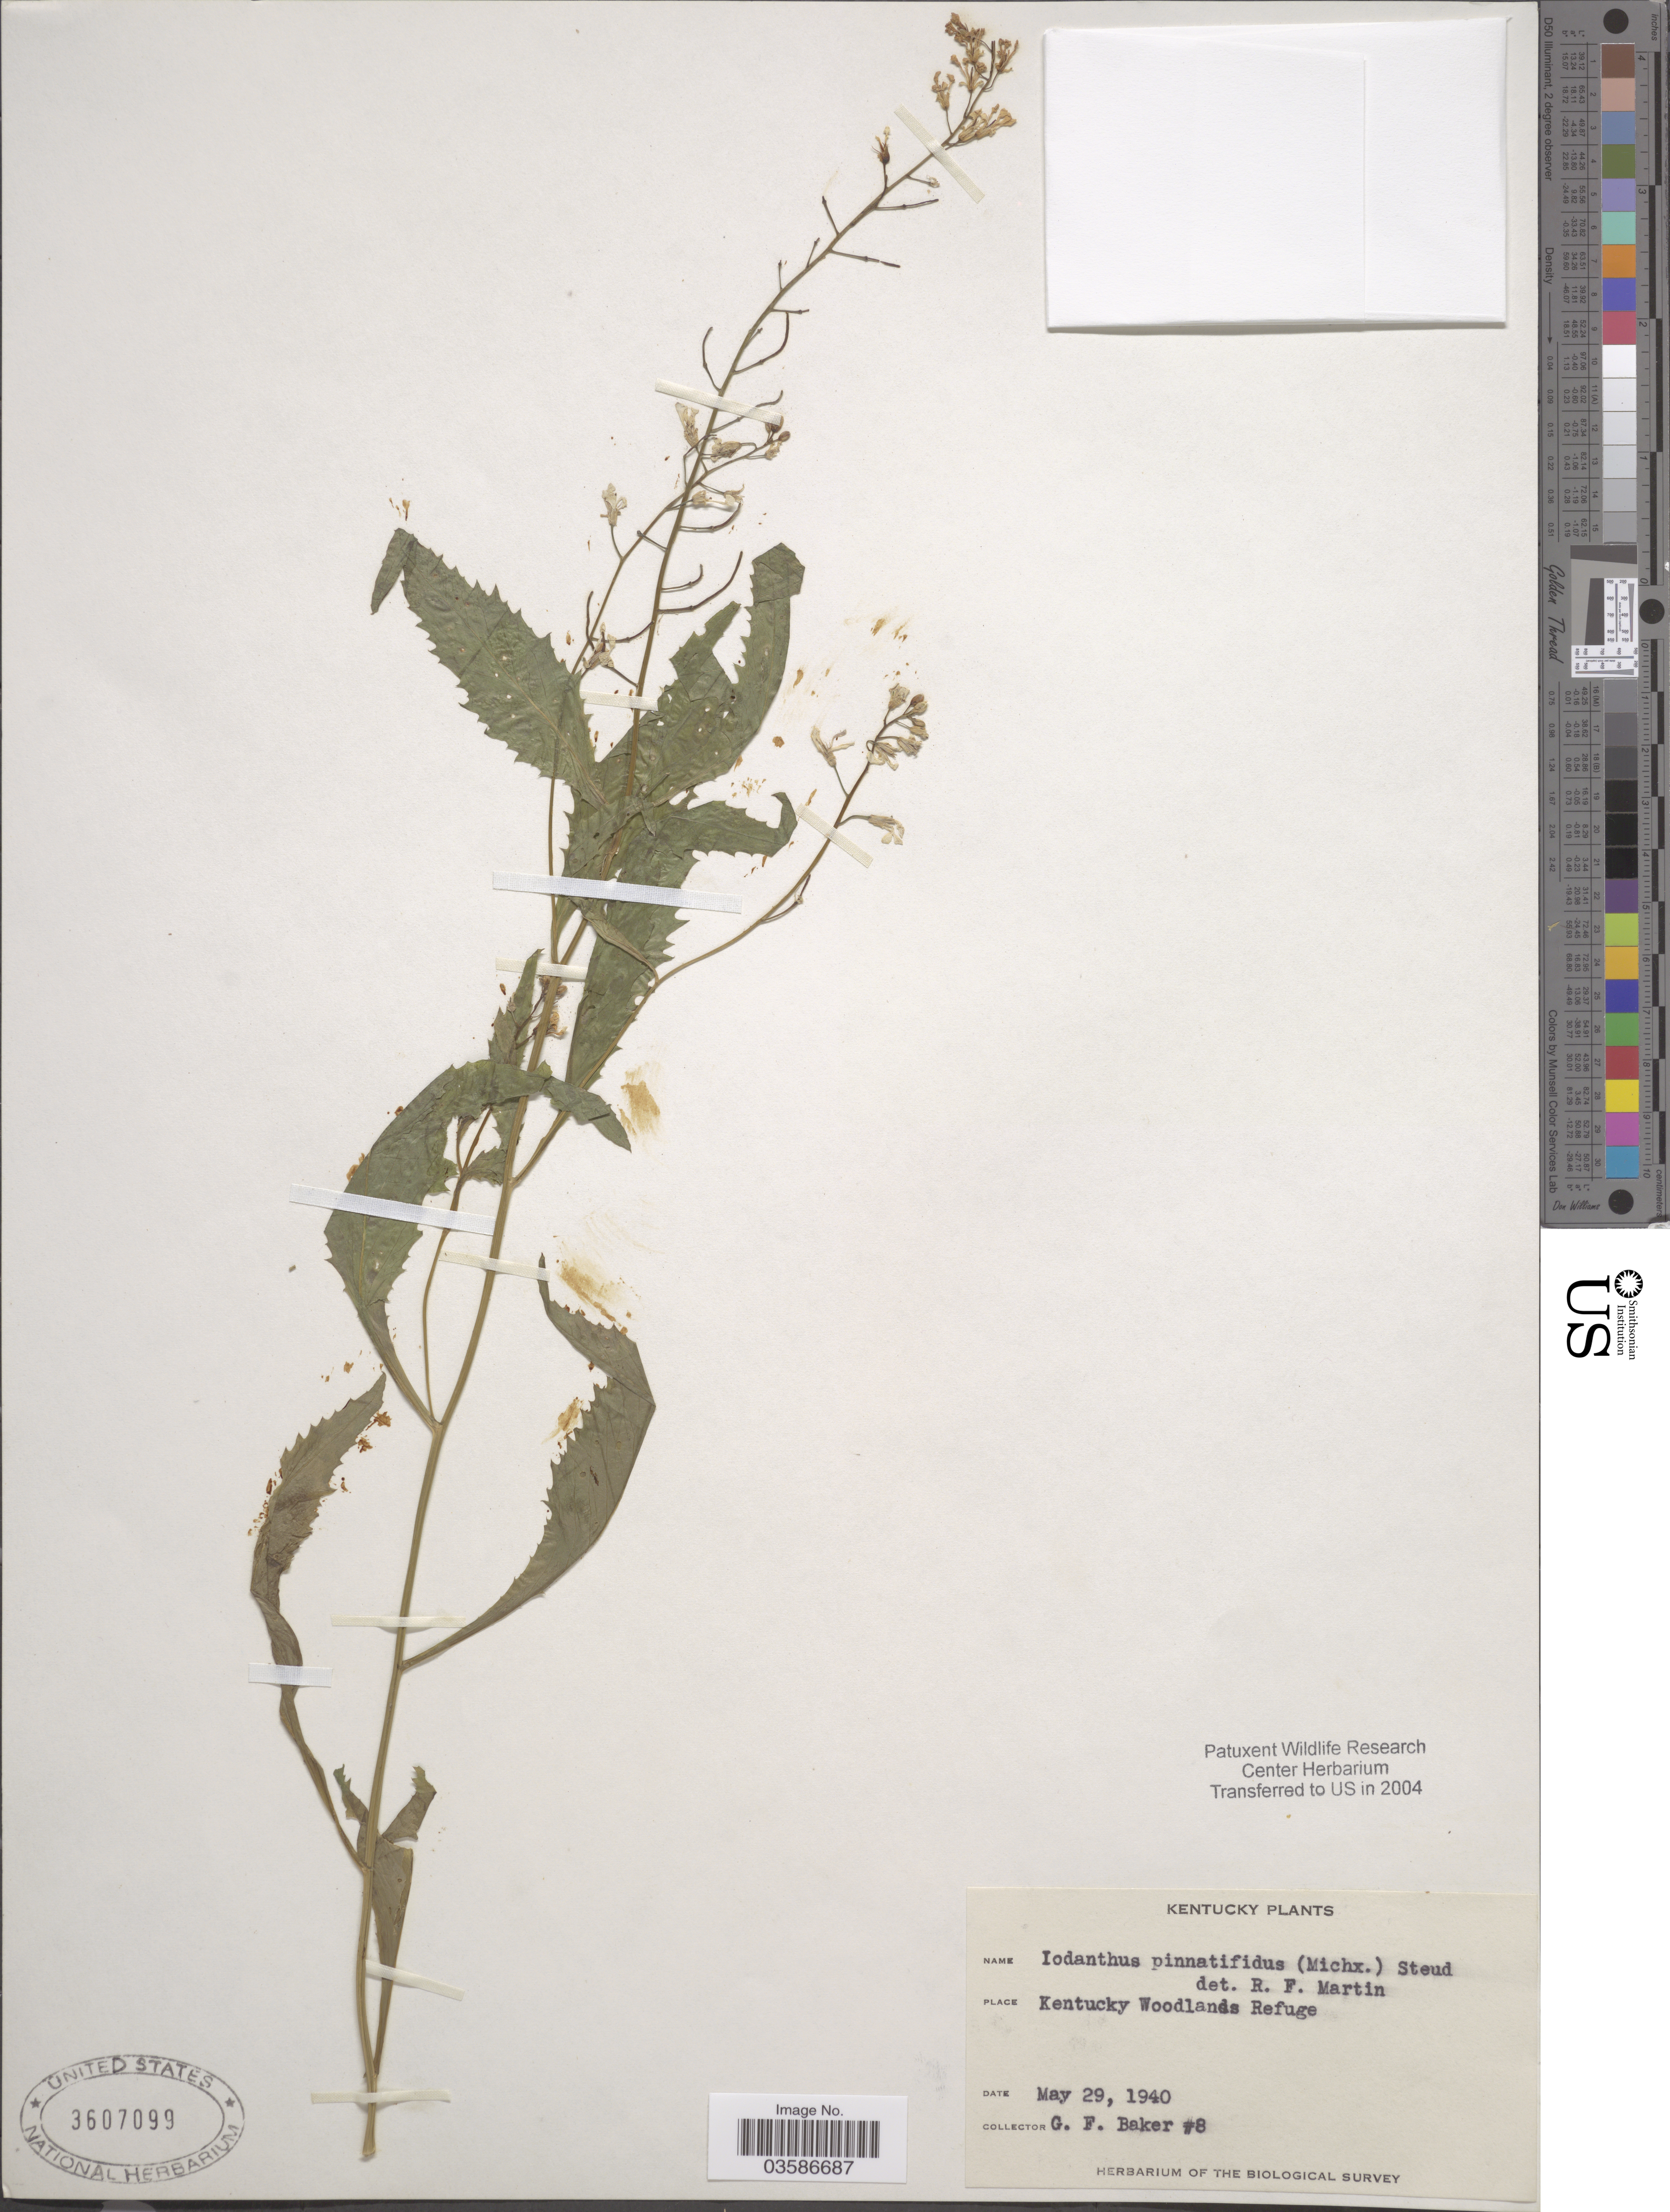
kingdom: Plantae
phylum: Tracheophyta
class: Magnoliopsida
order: Brassicales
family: Brassicaceae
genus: Iodanthus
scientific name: Iodanthus pinnatifidus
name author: (Michx.) Steud.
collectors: G. Baker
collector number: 8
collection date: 1940-05-29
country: United States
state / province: Kentucky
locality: Kentucky Woodlands Refuge.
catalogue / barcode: US 3607099